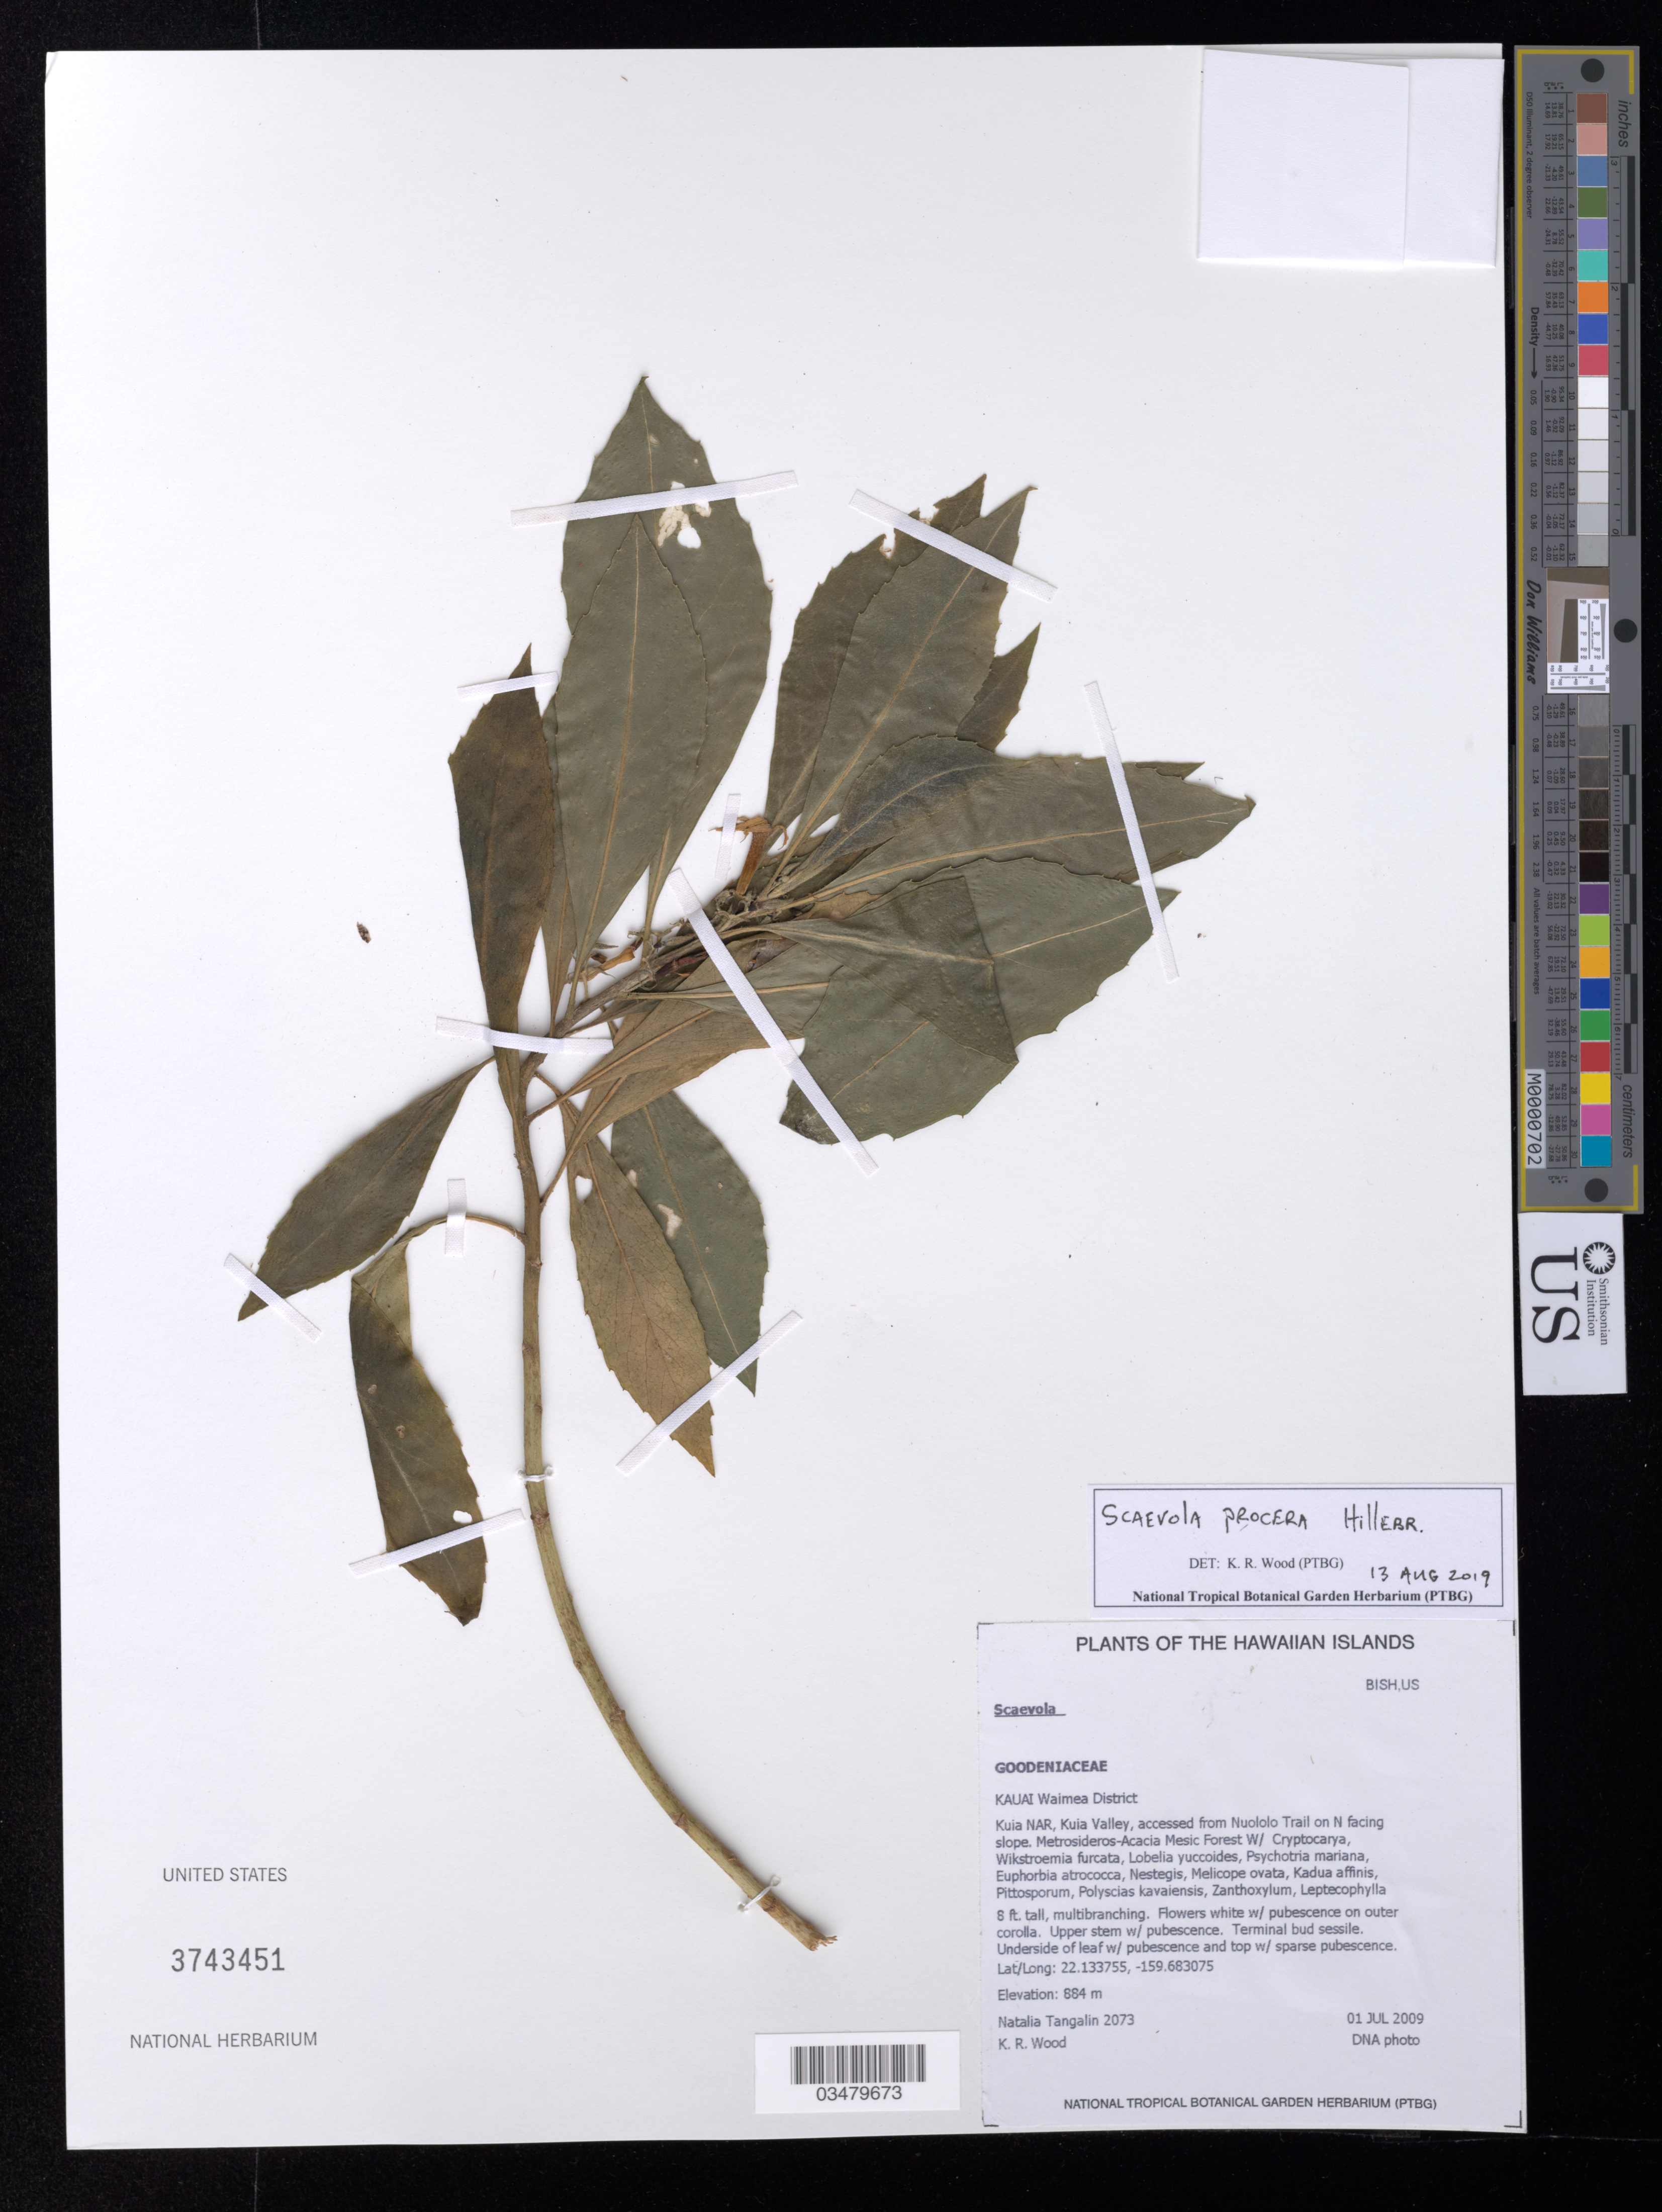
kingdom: Plantae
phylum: Tracheophyta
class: Magnoliopsida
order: Asterales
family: Goodeniaceae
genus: Scaevola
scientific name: Scaevola procera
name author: Hillebr.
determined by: Wood, Kenneth R.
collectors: N. Tangalin & K. R. Wood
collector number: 2073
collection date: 2009-07-01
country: United States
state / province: Hawaii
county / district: Kauai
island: Kaua'i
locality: Waimea District, Kuia NAR, Kuia Valley, accessed from Nuololo Traill on N facing slope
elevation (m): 884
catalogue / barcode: US 3743451